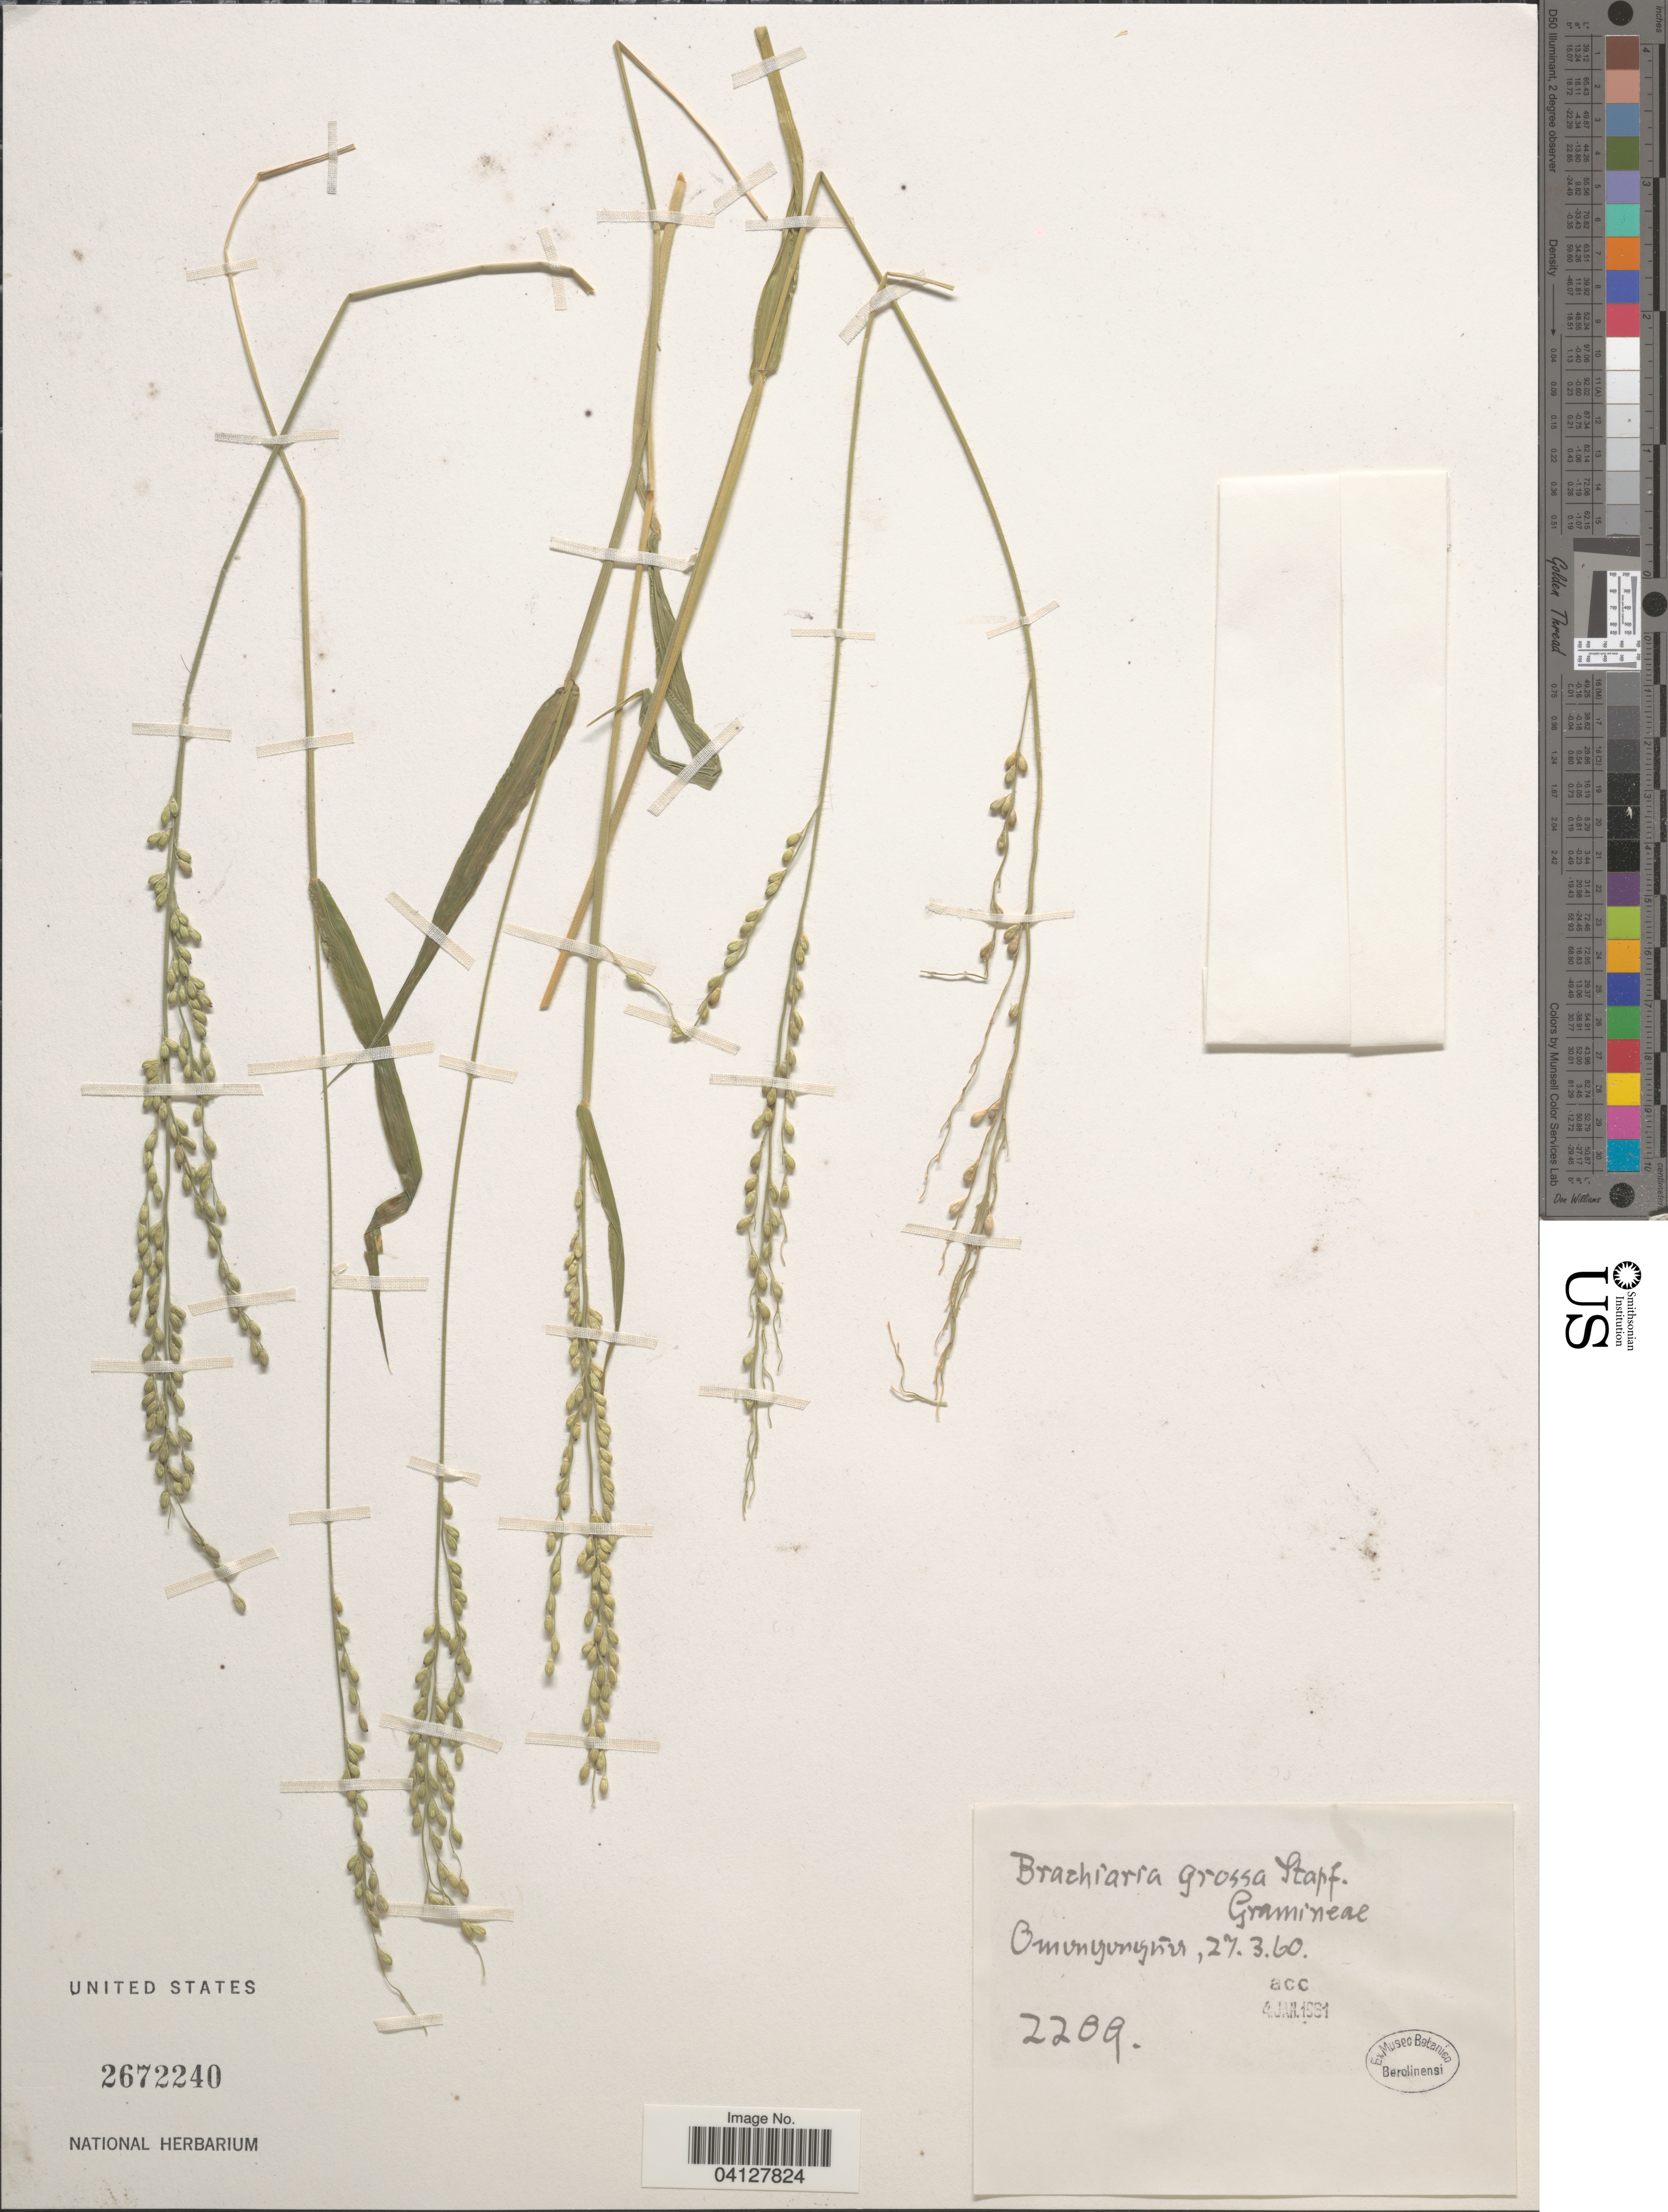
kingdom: Plantae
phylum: Tracheophyta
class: Liliopsida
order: Poales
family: Poaceae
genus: Brachiaria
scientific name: Brachiaria grossa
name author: Stapf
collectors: ex Museo Botanico Berolinensi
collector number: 2209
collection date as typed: Transcribed d/m/y: 27/3/60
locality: Omunyunyúnu [interpreted].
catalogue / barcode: US 2672240